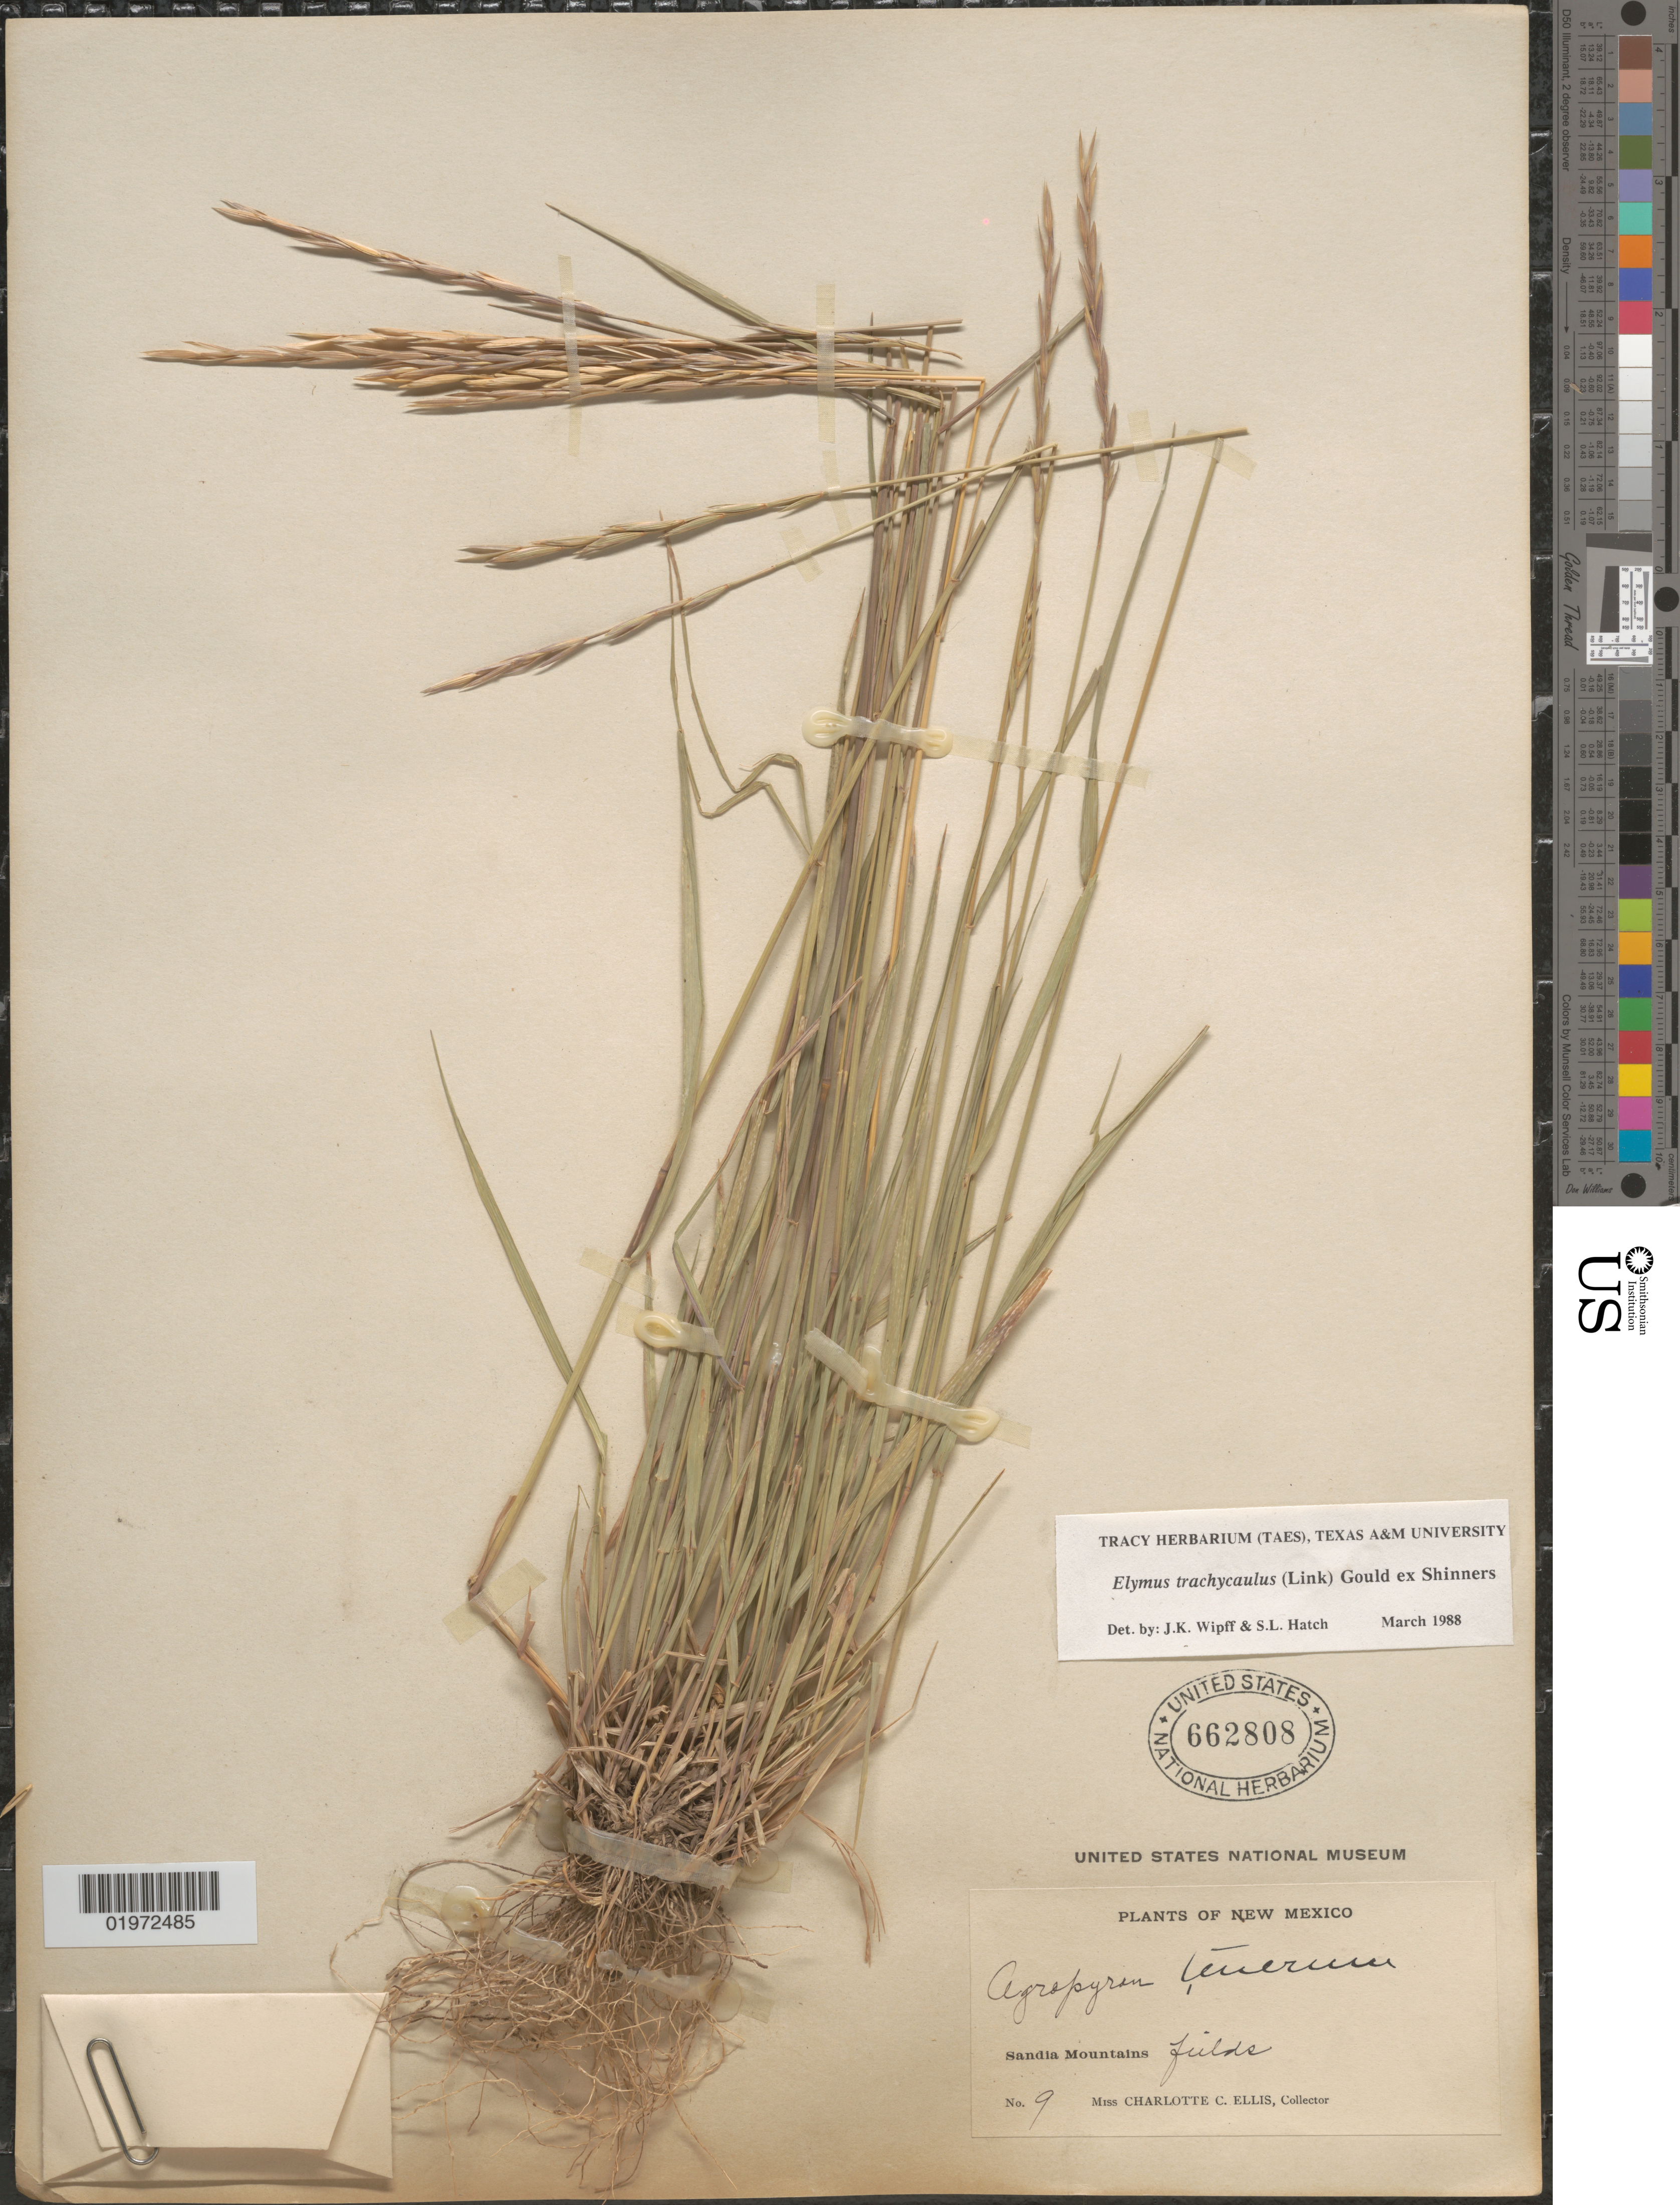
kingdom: Plantae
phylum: Tracheophyta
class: Liliopsida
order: Poales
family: Poaceae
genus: Elymus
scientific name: Elymus trachycaulus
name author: (Link) Gould ex Shinners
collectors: C. C. Ellis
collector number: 9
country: United States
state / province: New Mexico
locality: Sandia Mountains fields.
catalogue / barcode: US 662808